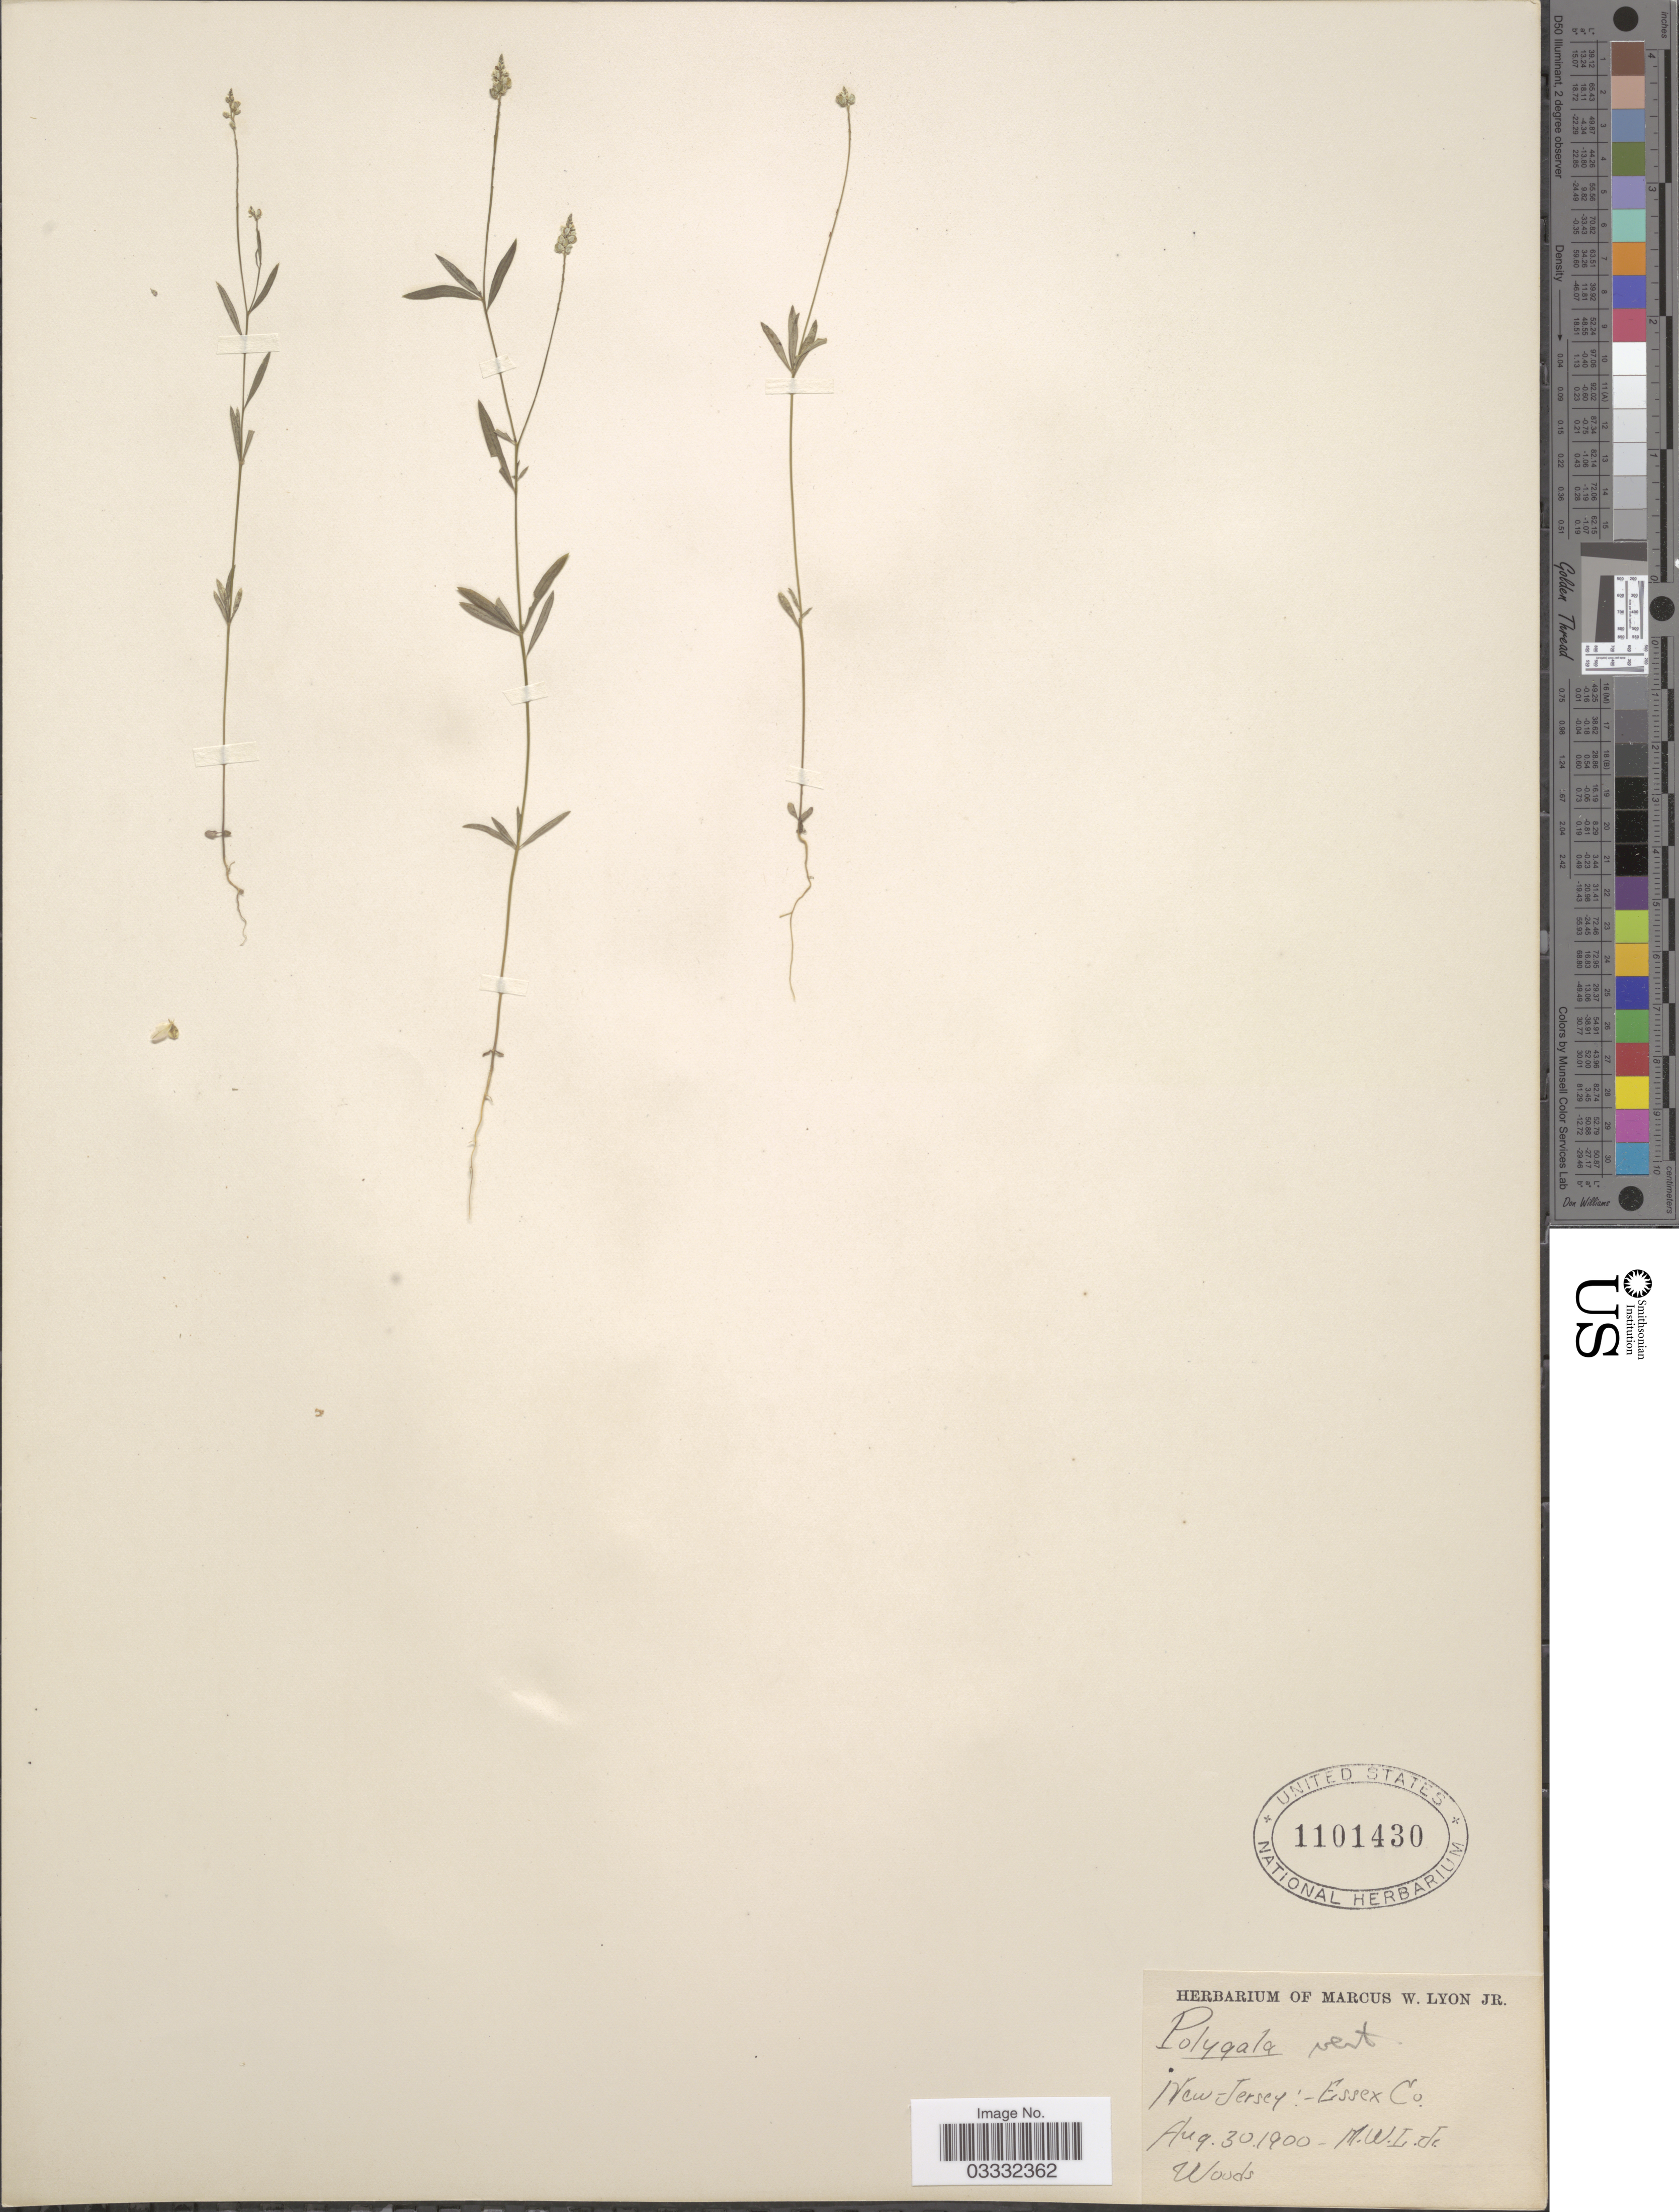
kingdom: Plantae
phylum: Tracheophyta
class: Magnoliopsida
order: Fabales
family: Polygalaceae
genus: Polygala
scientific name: Polygala verticillata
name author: L.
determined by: Strong, Mark T., (BOT), Smithsonian Institution - National Museum of Natural History (UNITED STATES)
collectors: M. W. Lyon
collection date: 1900-08-30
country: United States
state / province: New Jersey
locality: Essex Co.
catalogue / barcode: US 1101430